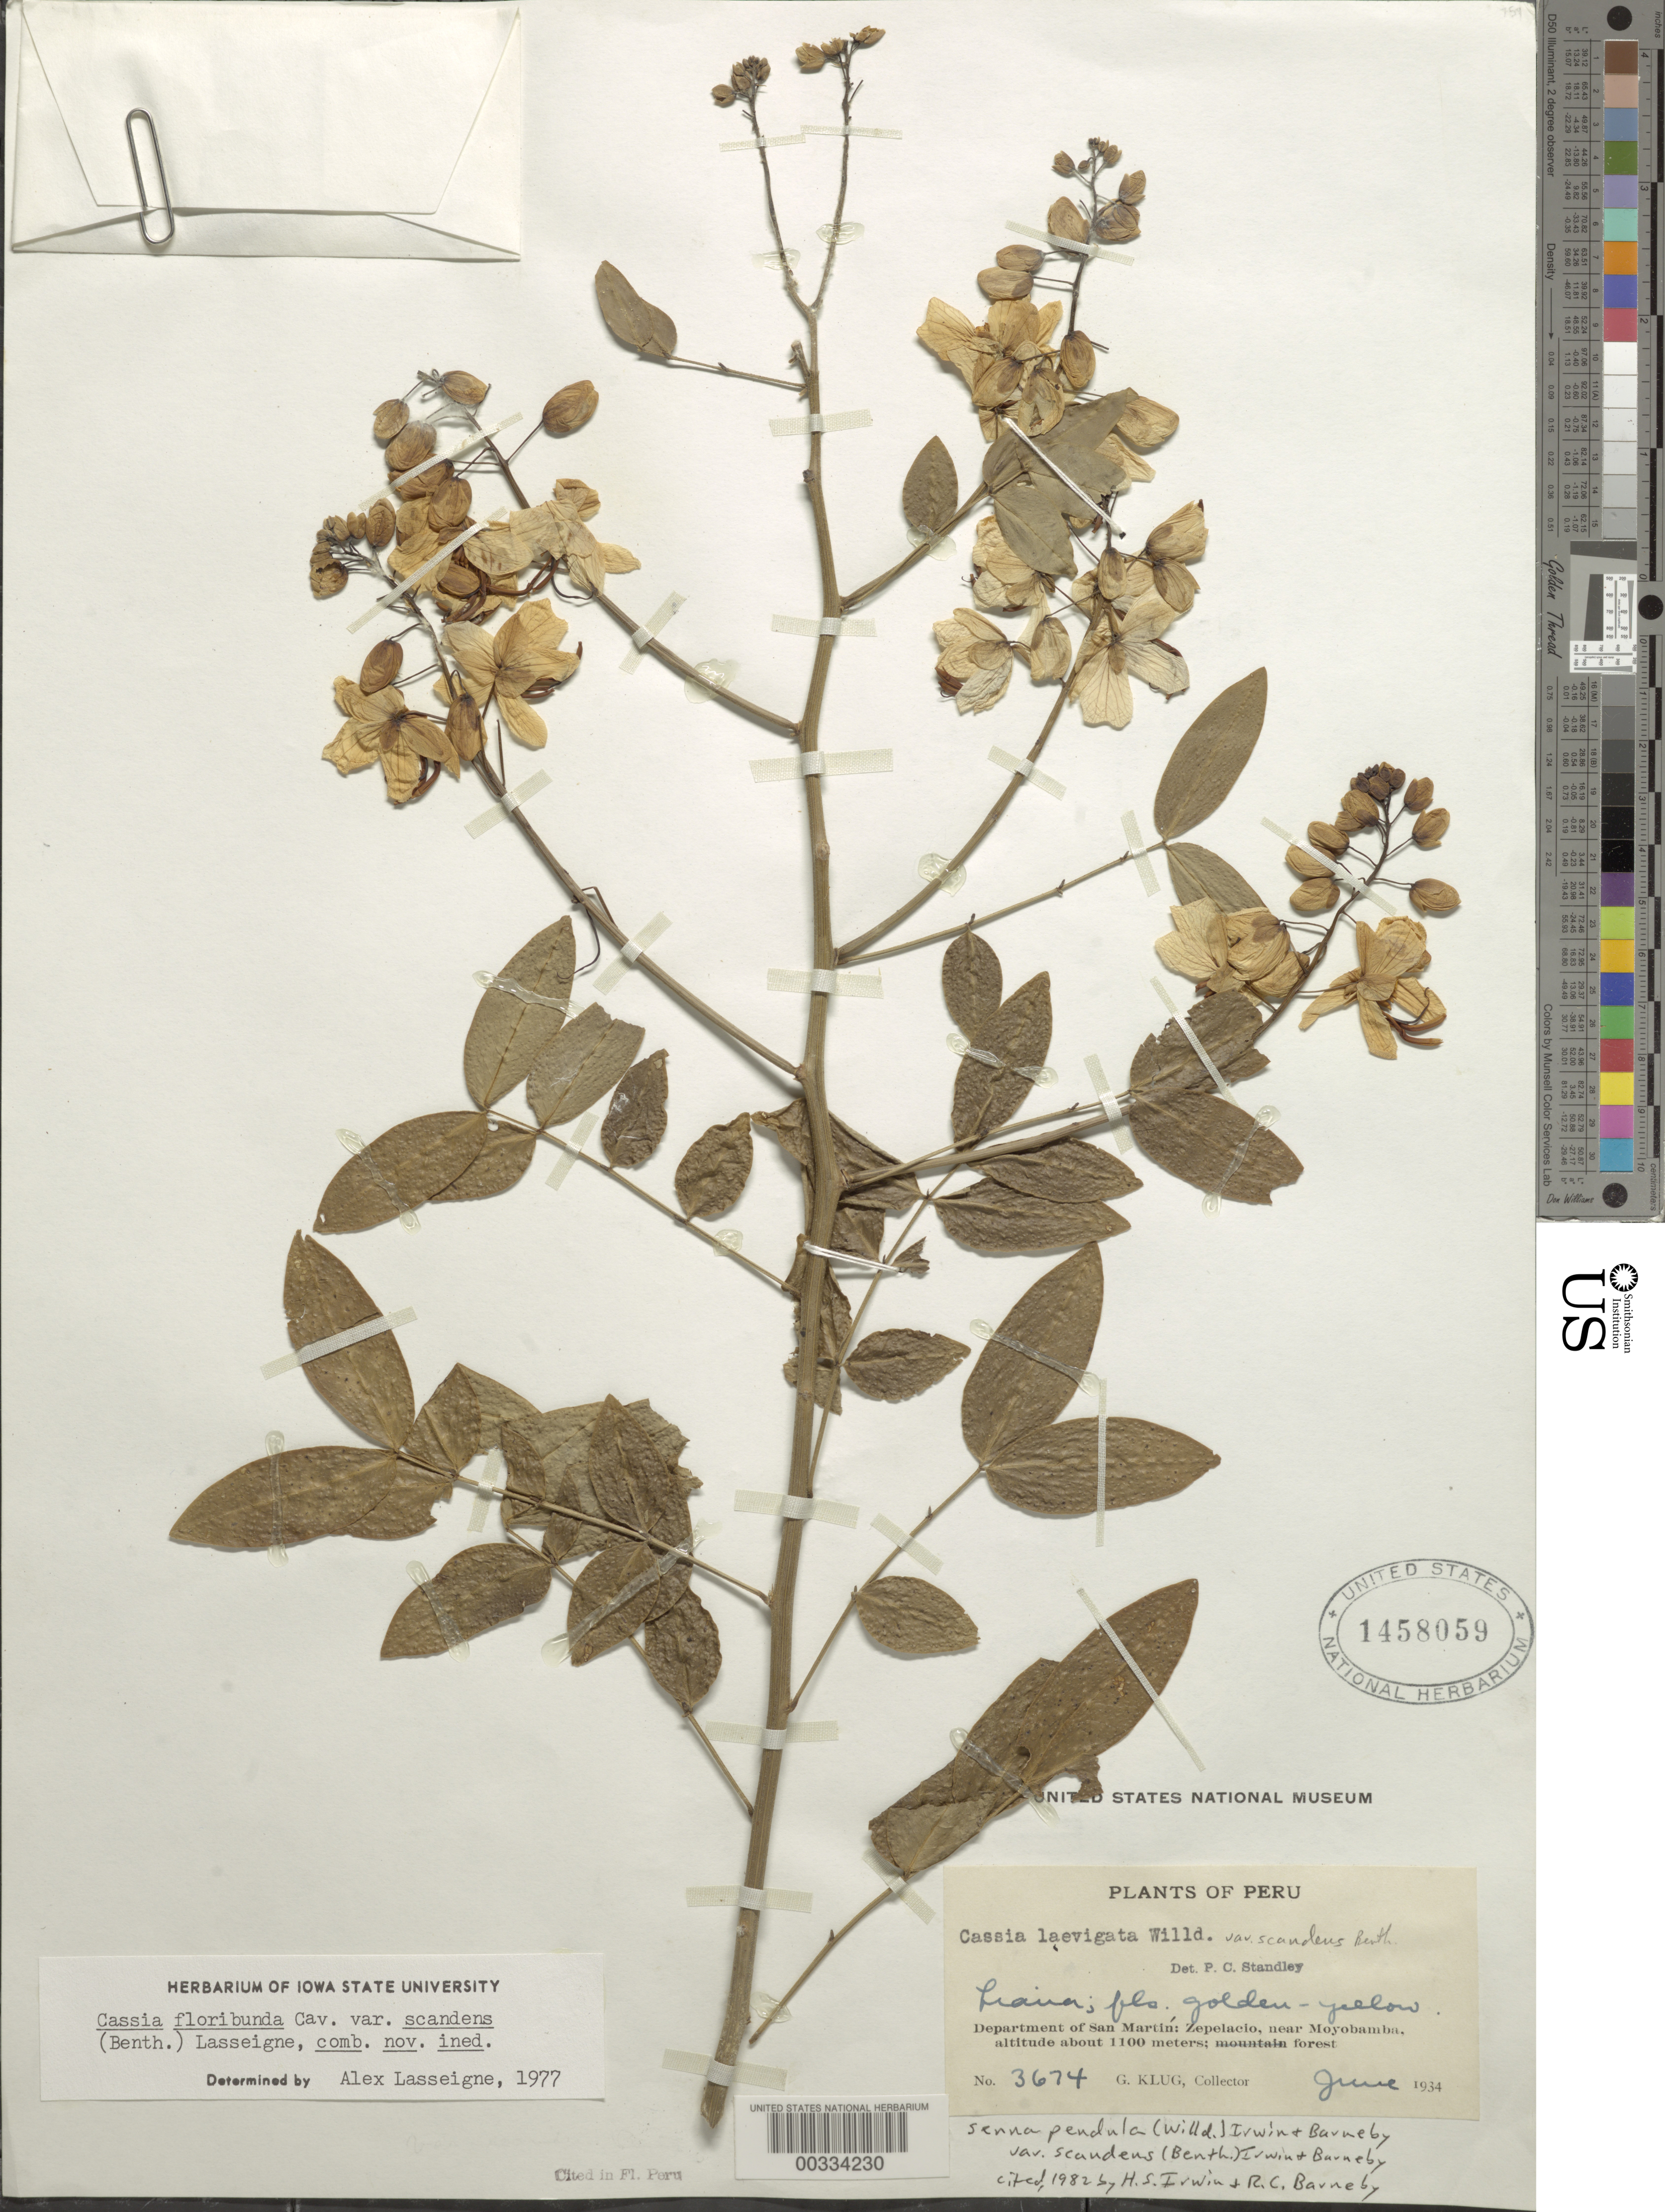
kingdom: Plantae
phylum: Tracheophyta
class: Magnoliopsida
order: Fabales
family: Fabaceae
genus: Senna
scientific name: Senna pendula var. scandens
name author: (Benth.) H.S. Irwin & Barneby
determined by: Smith, Stephen F., (US), NMNH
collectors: G. Klug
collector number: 3674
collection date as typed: Jun 1934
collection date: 1934-06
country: Peru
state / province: San Martín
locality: Zepelacio, near moyobamba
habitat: Forest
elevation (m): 1100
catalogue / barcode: US 1458059